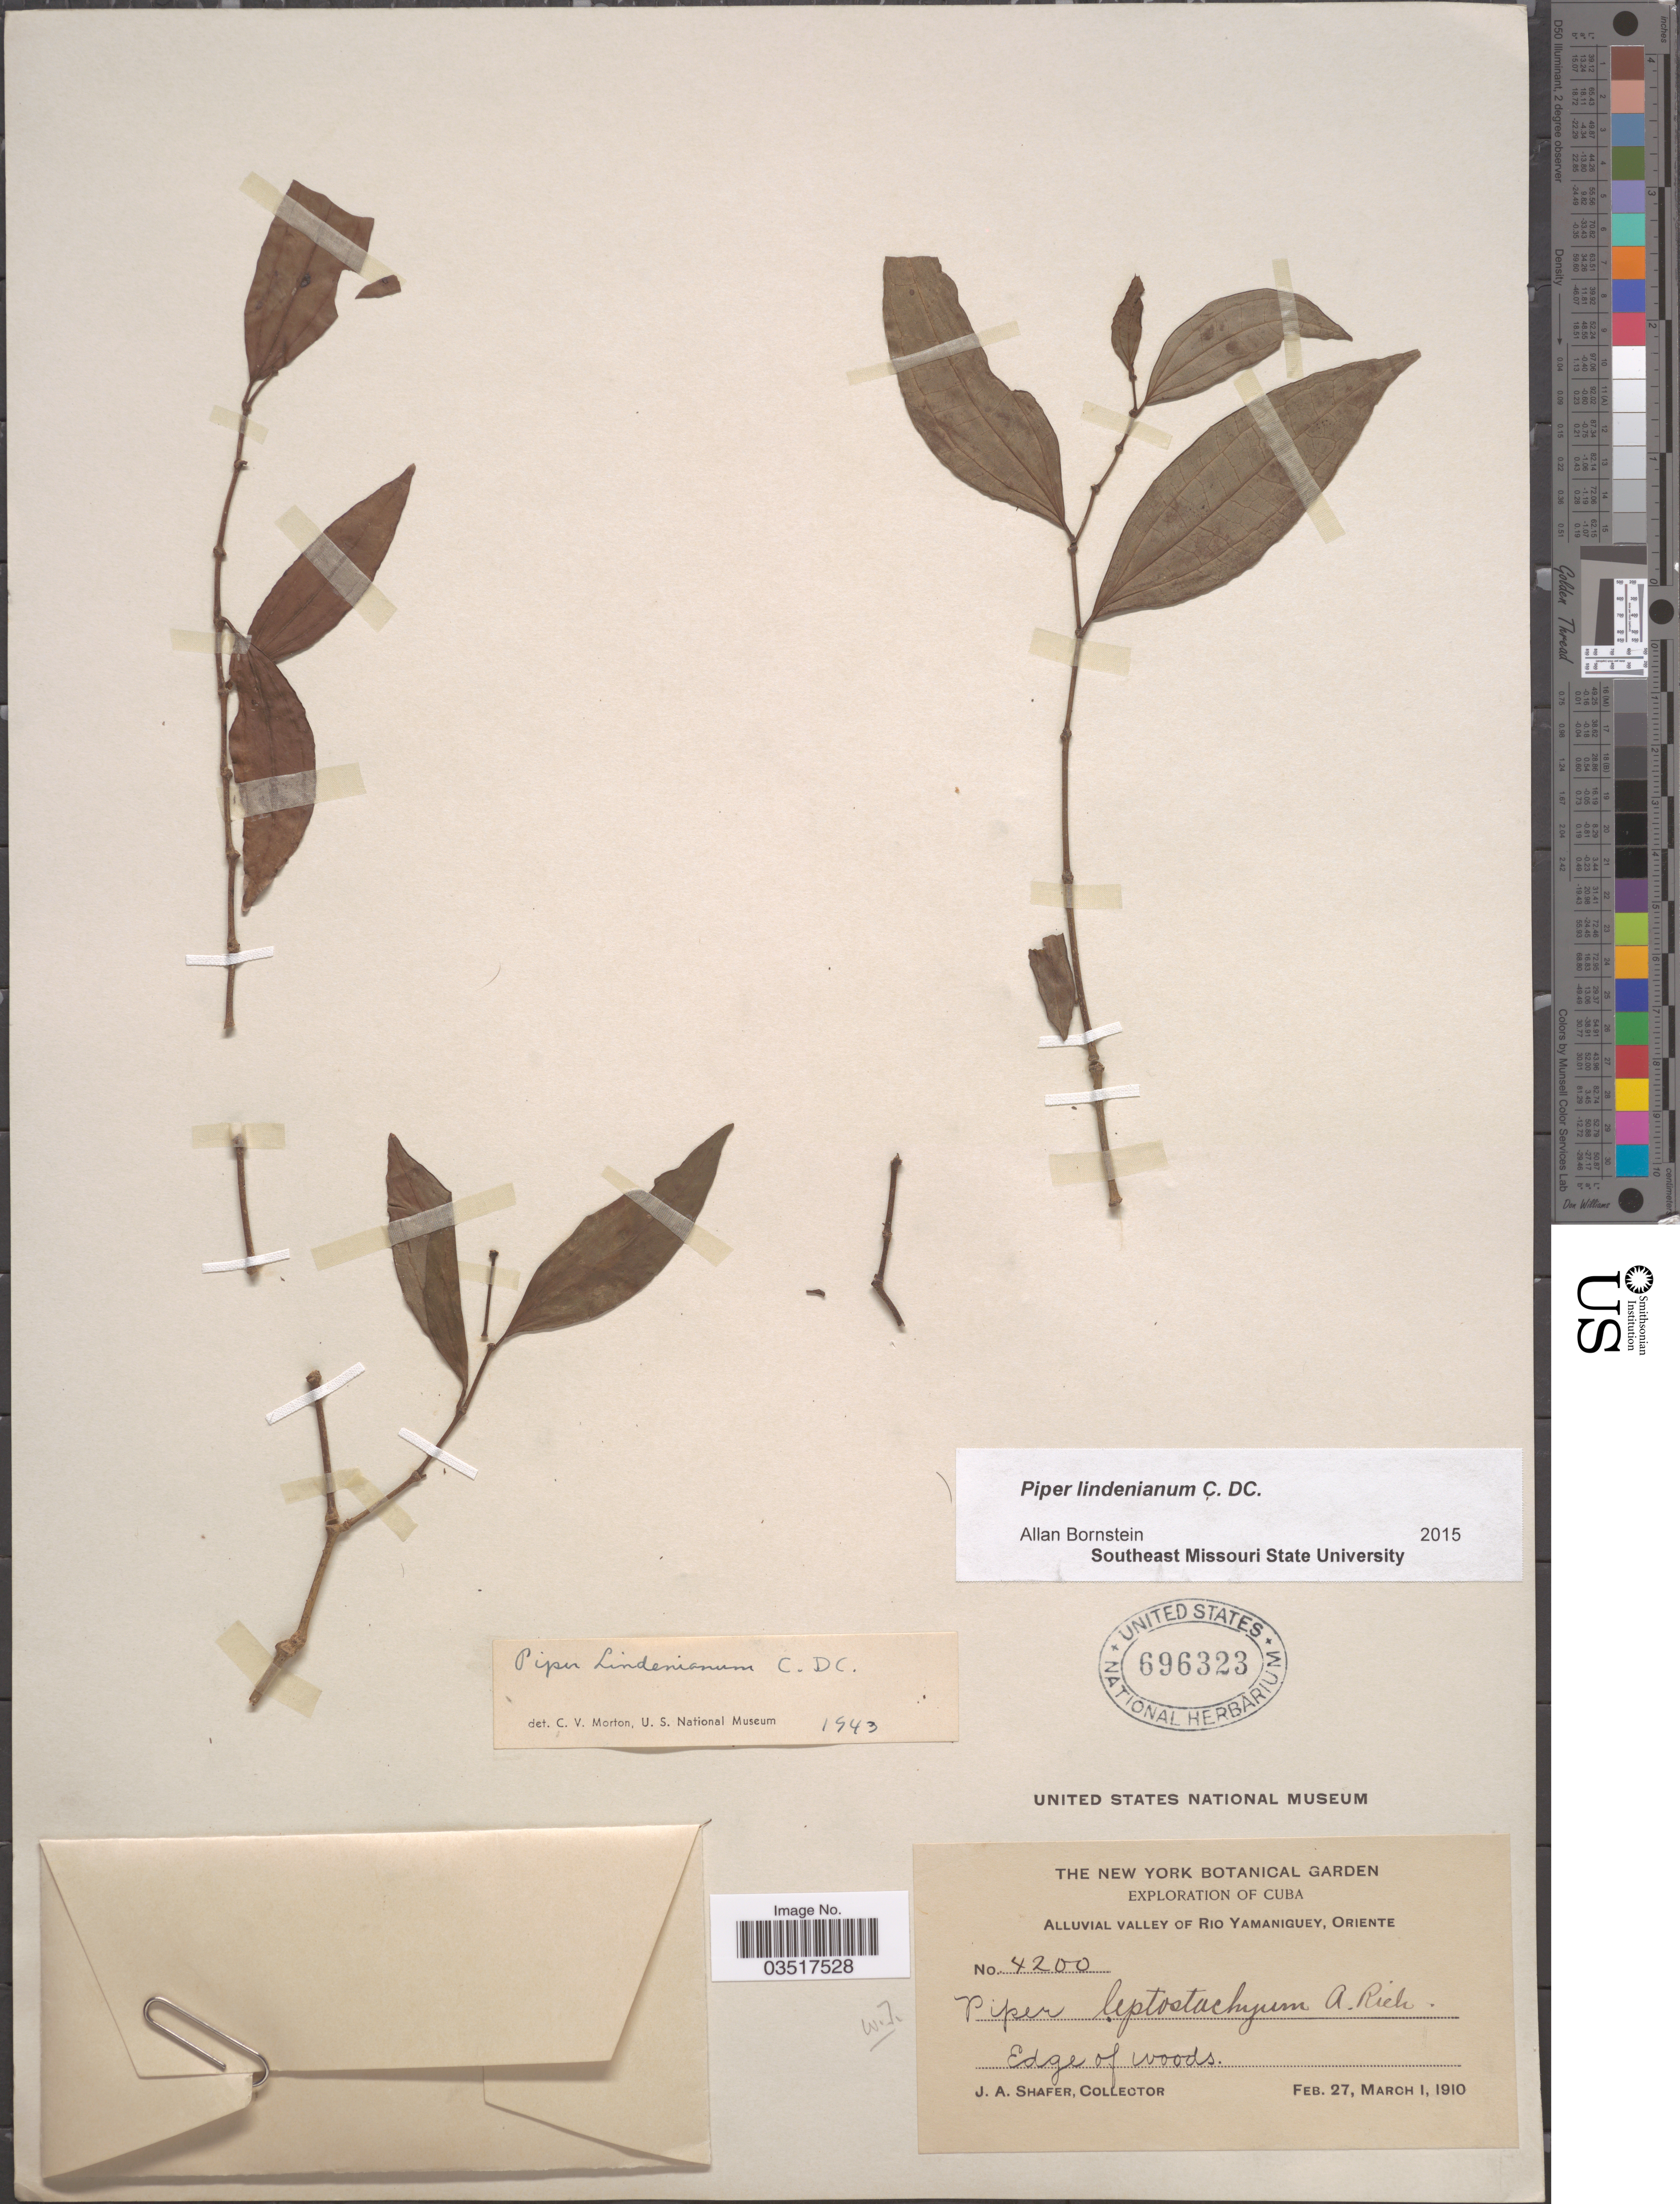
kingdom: Plantae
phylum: Tracheophyta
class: Magnoliopsida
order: Piperales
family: Piperaceae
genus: Piper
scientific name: Piper denianum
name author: C. DC.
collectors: J. A. Shafer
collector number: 4200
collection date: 1910-02-27/1910-03-01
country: Cuba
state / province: Oriente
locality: Alluvial Valley of Rio Yamaniguey.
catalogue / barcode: US 696323